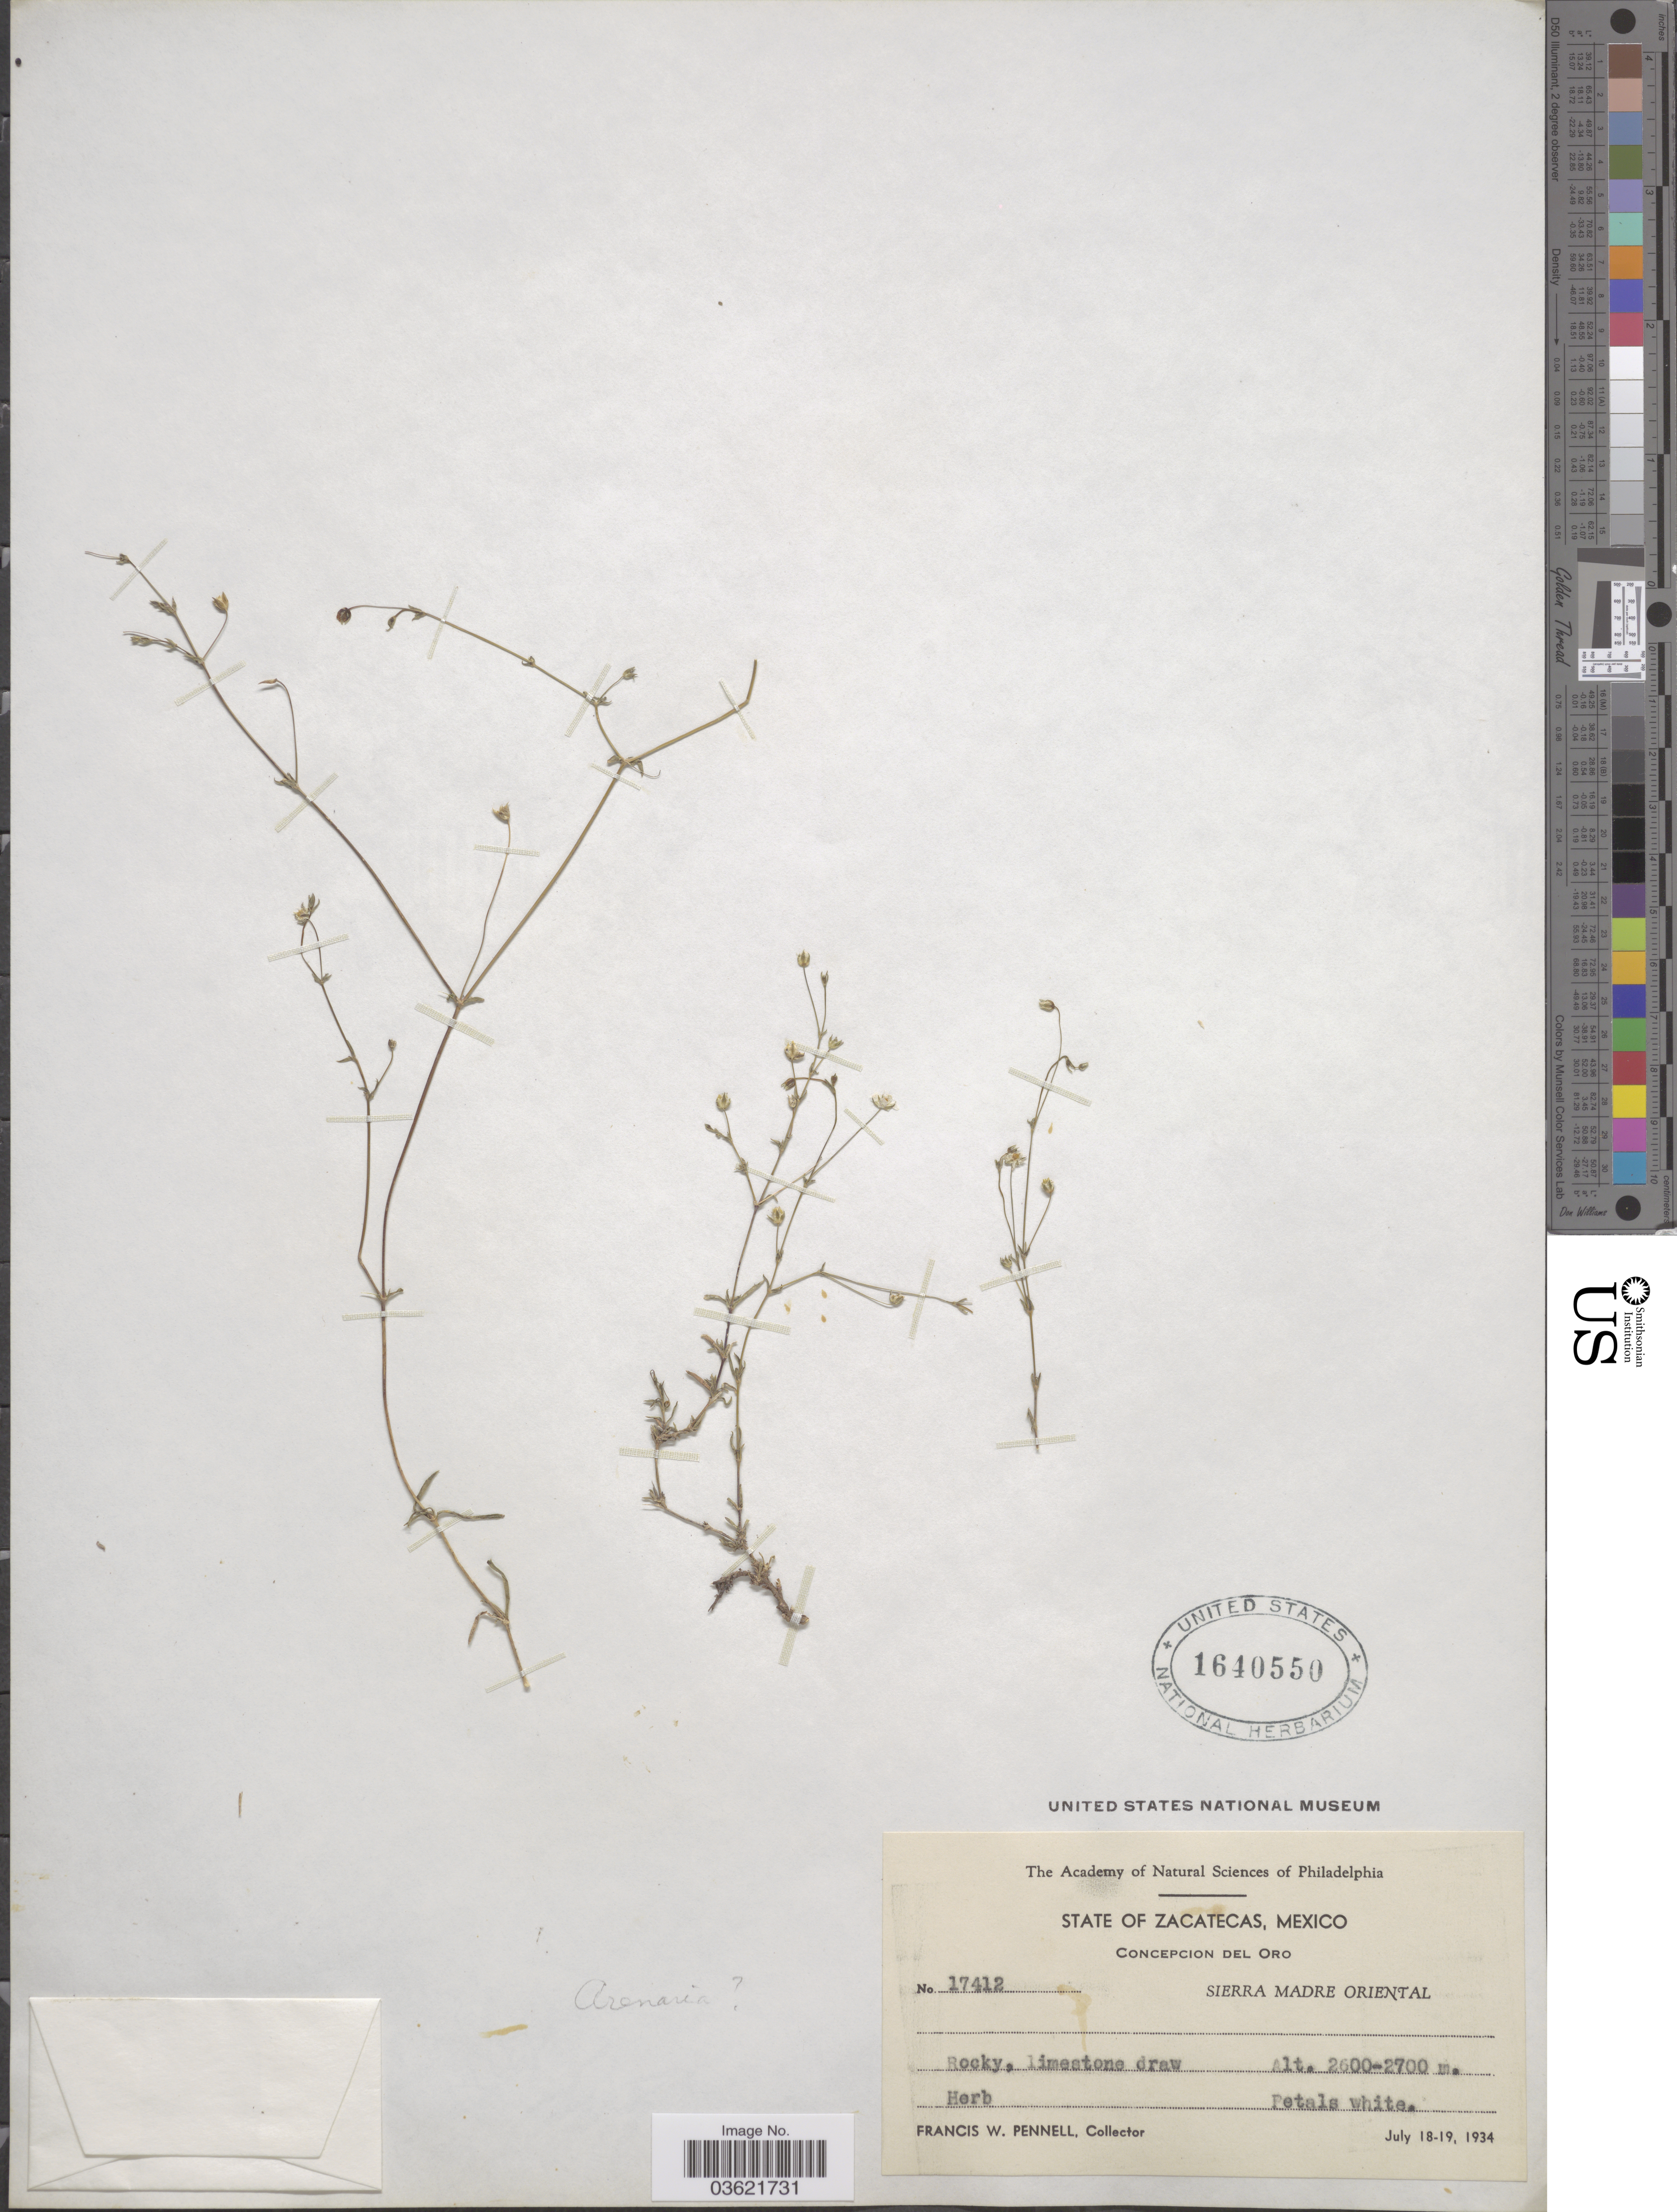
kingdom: Plantae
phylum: Tracheophyta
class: Magnoliopsida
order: Caryophyllales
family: Caryophyllaceae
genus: Arenaria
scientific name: Arenaria sp.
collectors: F. W. Pennell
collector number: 17412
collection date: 1934-07-18/1934-07-19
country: Mexico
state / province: Zacatecas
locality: Concepcion del Oro. Sierra Madre Oriental.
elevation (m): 2600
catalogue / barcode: US 1640550